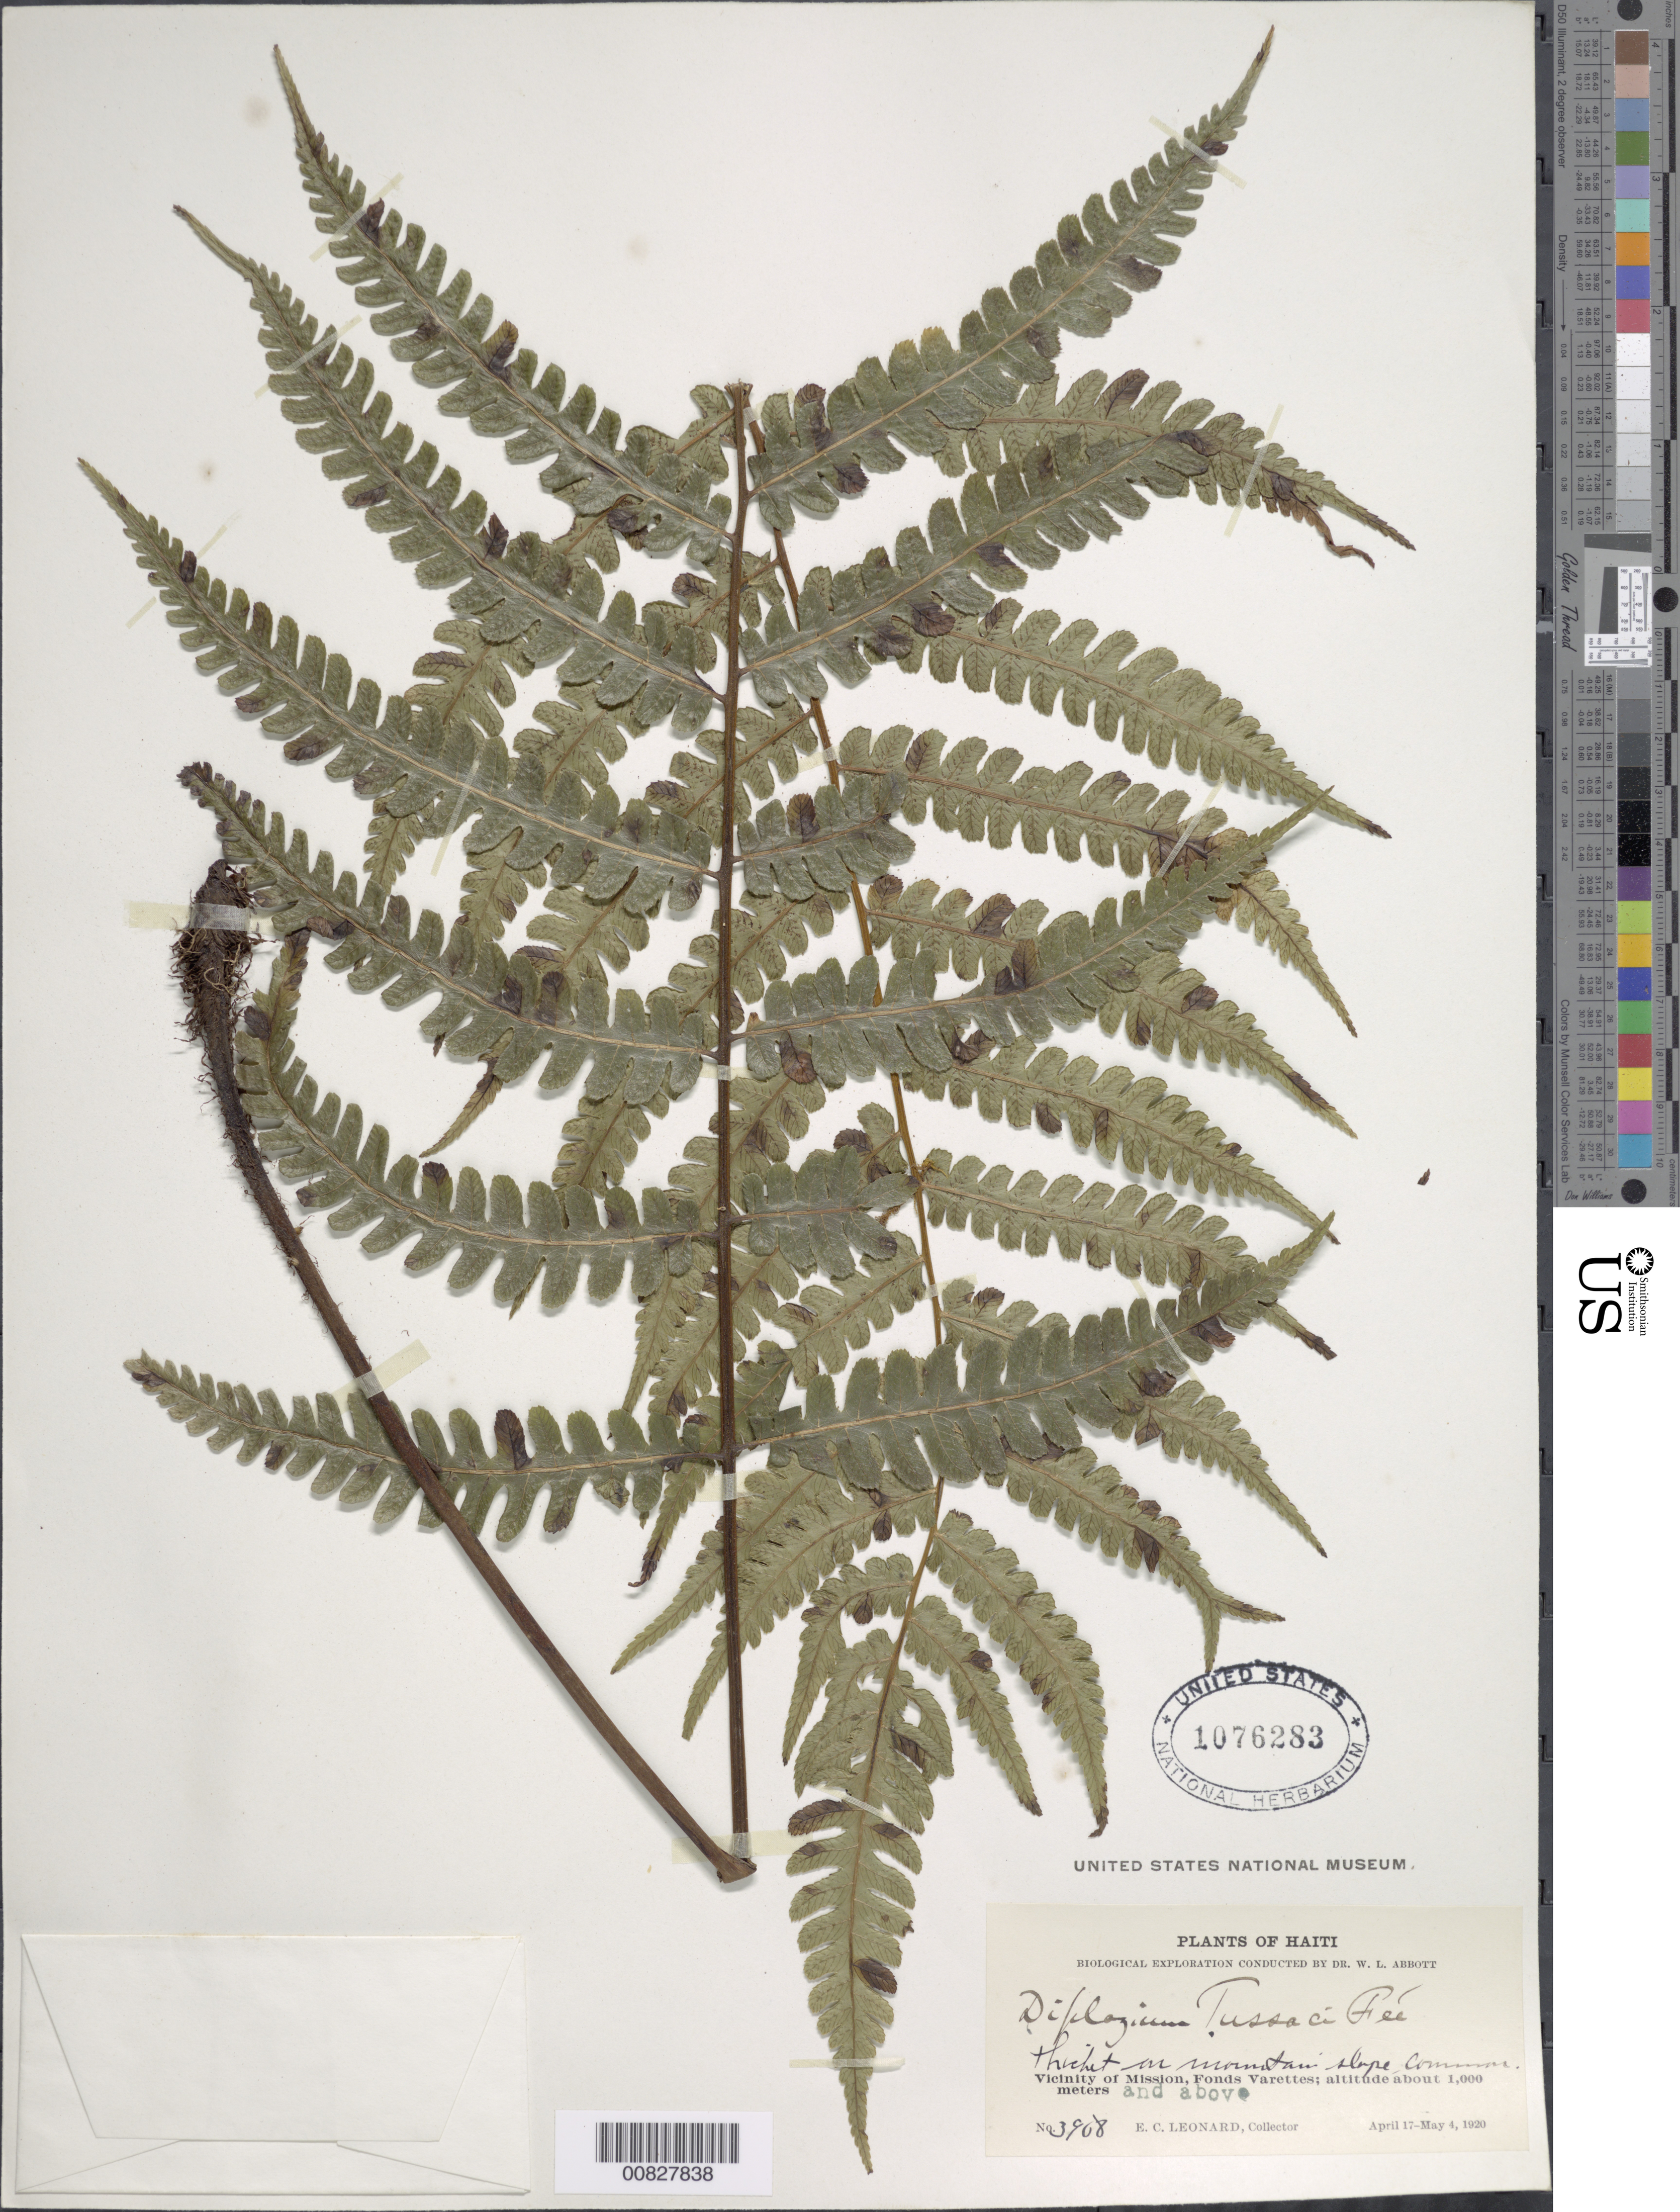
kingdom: Plantae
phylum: Tracheophyta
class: Polypodiopsida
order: Polypodiales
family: Athyriaceae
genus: Diplazium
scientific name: Diplazium tussacii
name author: Fée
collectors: E. C. Leonard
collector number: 3908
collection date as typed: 17 Apr 1920 to 04 May 1920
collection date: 1920-04-17/1920-05-04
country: Haiti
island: Hispaniola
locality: Fonds Varettes, vicinity Mission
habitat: Thicket on mountain slope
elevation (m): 1000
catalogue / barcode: US 1076283